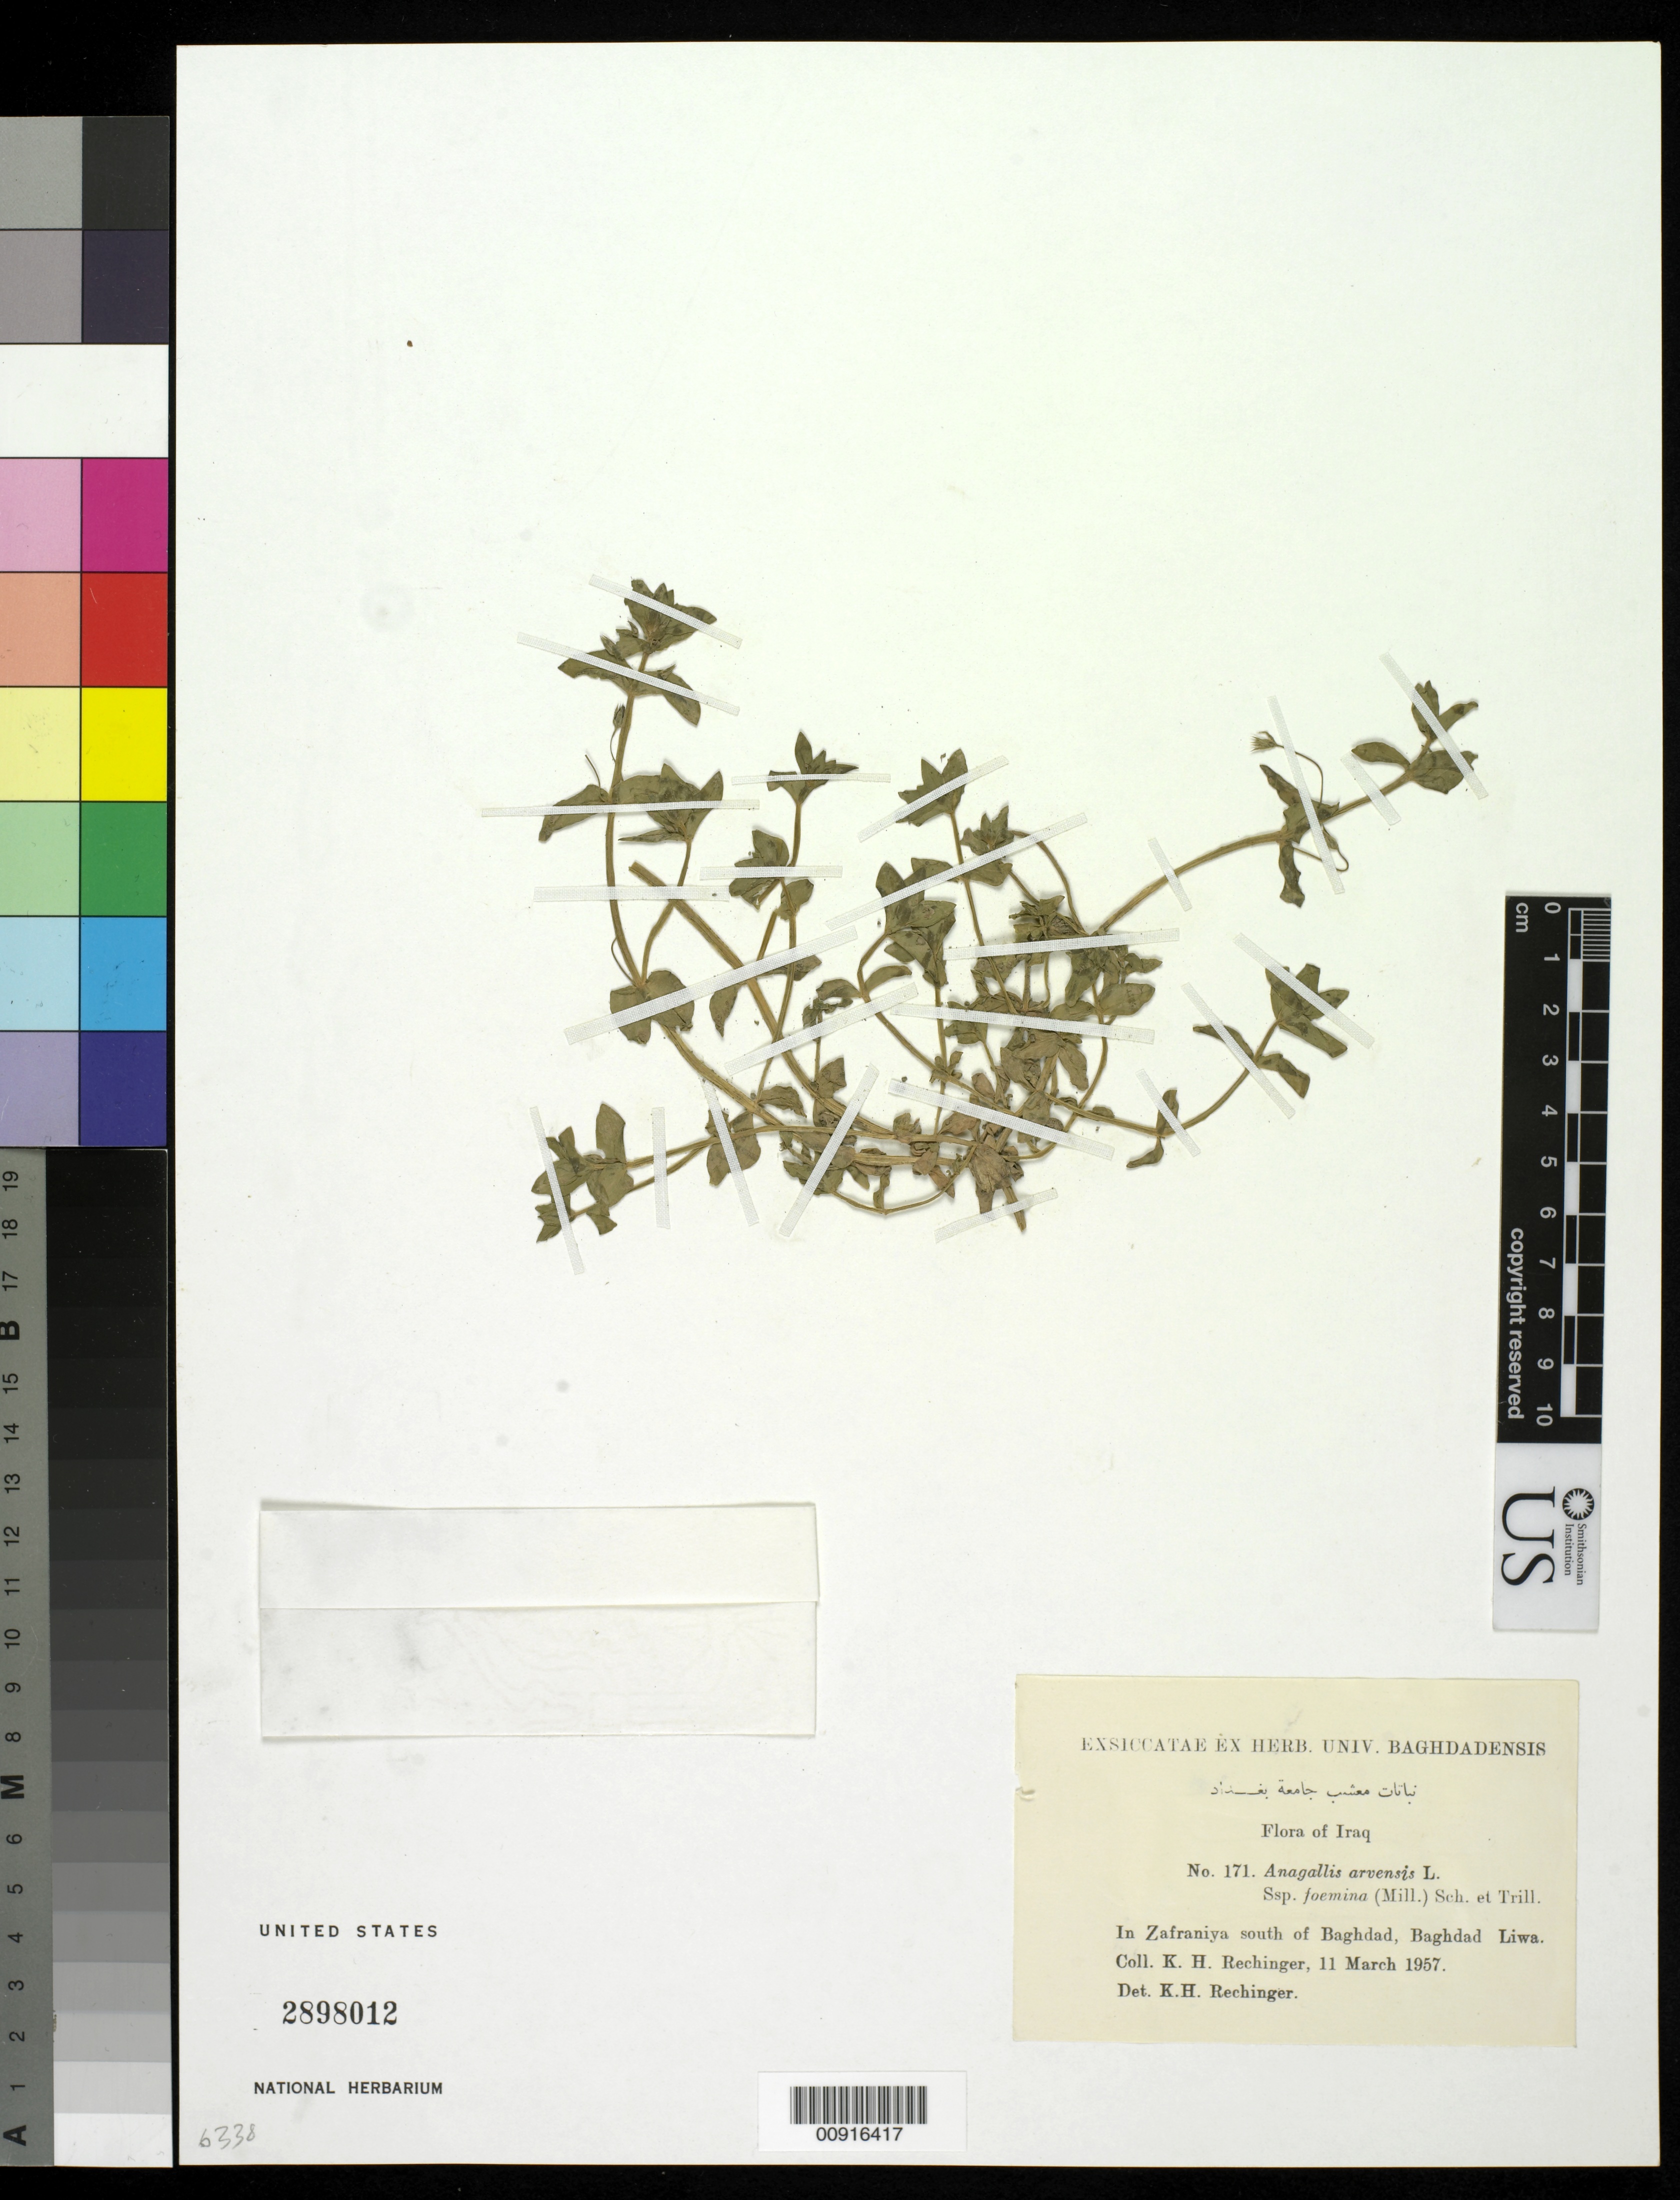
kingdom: Plantae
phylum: Tracheophyta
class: Magnoliopsida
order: Ericales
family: Primulaceae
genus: Anagallis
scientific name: Anagallis arvensis subsp. foemina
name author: (Mill.) Schinz & Thell.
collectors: K. H. Rechinger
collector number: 171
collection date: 1957-03-11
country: Iraq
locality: In Zafraniya south of Baghdad, Baghdad Liwa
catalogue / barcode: US 2898012